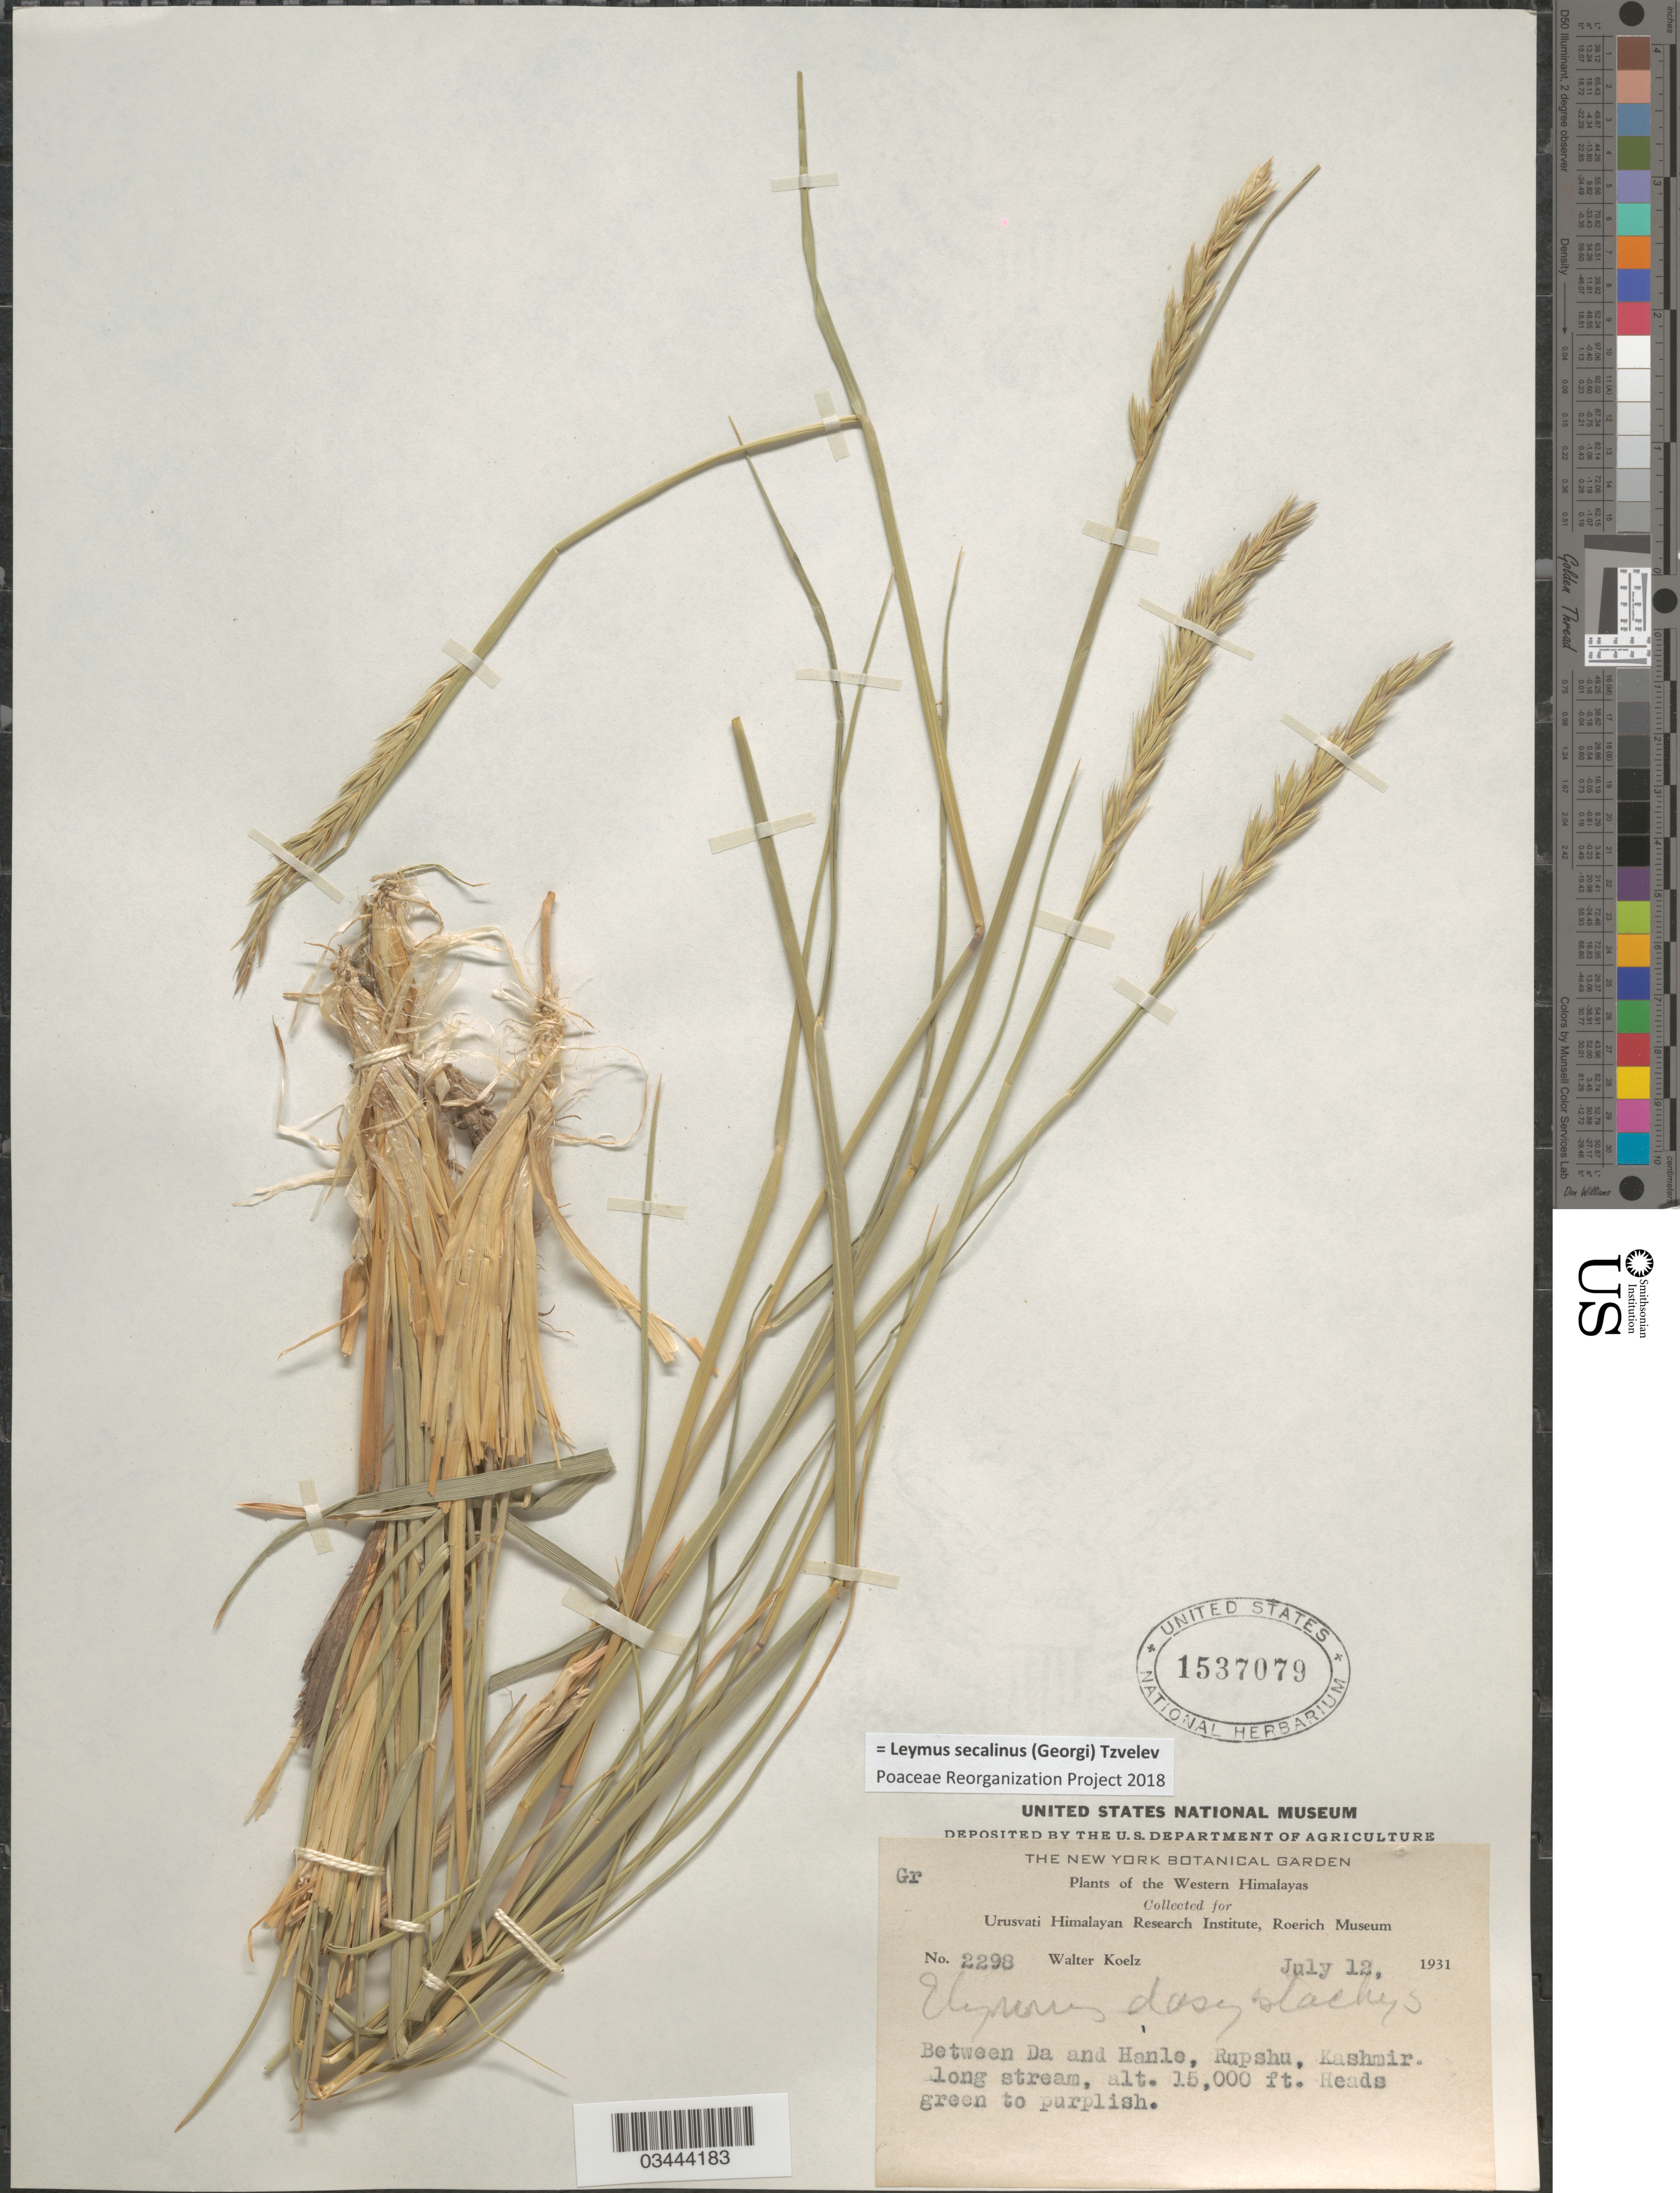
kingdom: Plantae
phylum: Tracheophyta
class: Liliopsida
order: Poales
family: Poaceae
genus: Leymus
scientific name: Leymus secalinus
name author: (Georgi) Tzvelev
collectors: W. N. Koelz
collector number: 2298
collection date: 1931-07-12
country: India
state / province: Jammu and Kashmir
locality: The Western Himalayas. Between Da and Hanle, Rupshu. Along stream. Kashmir.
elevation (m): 4572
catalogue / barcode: US 1537079